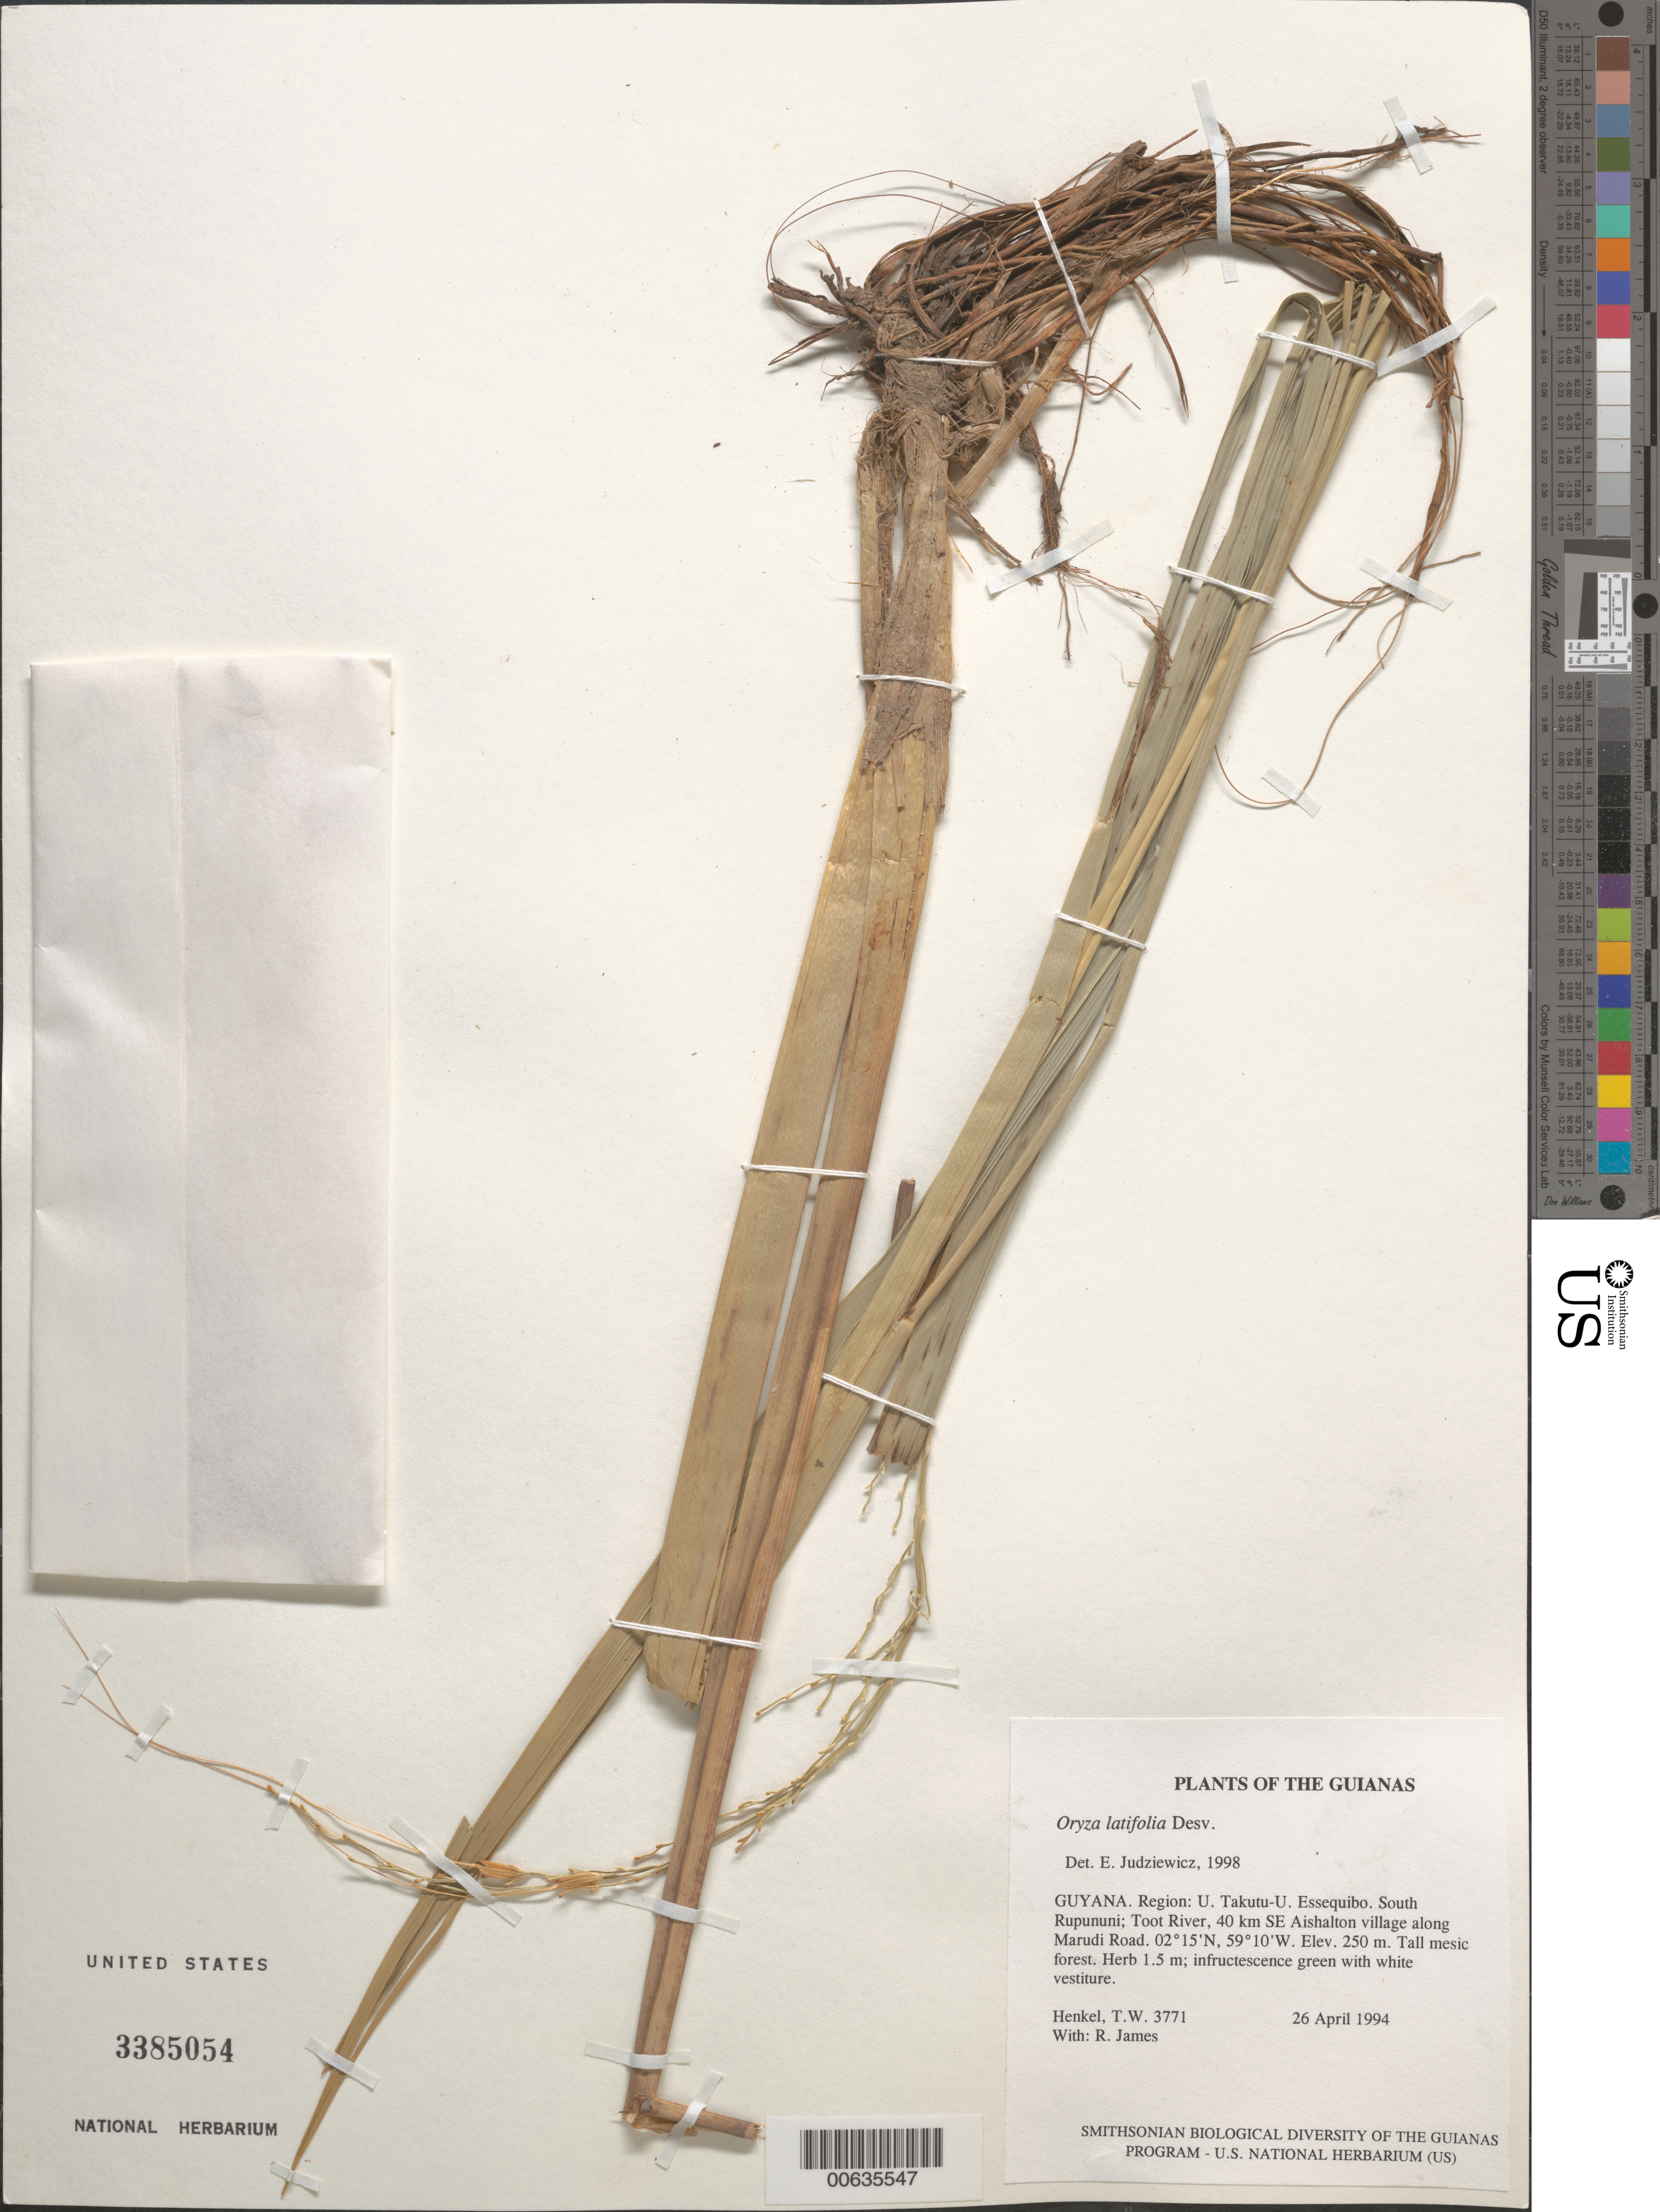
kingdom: Plantae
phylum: Tracheophyta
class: Liliopsida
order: Poales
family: Poaceae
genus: Oryza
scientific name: Oryza latifolia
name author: Desv.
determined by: Judziewicz, E. J.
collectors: T. Henkel & R. James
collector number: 3771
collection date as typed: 26 April 1994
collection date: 1994-04-26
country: Guyana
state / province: U. Takutu-U. Essequibo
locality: South Rupununi; Toot River, 40 km SE Aishalton village along Marudi Road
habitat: Tall mesic forest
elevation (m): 250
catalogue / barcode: US 3385054